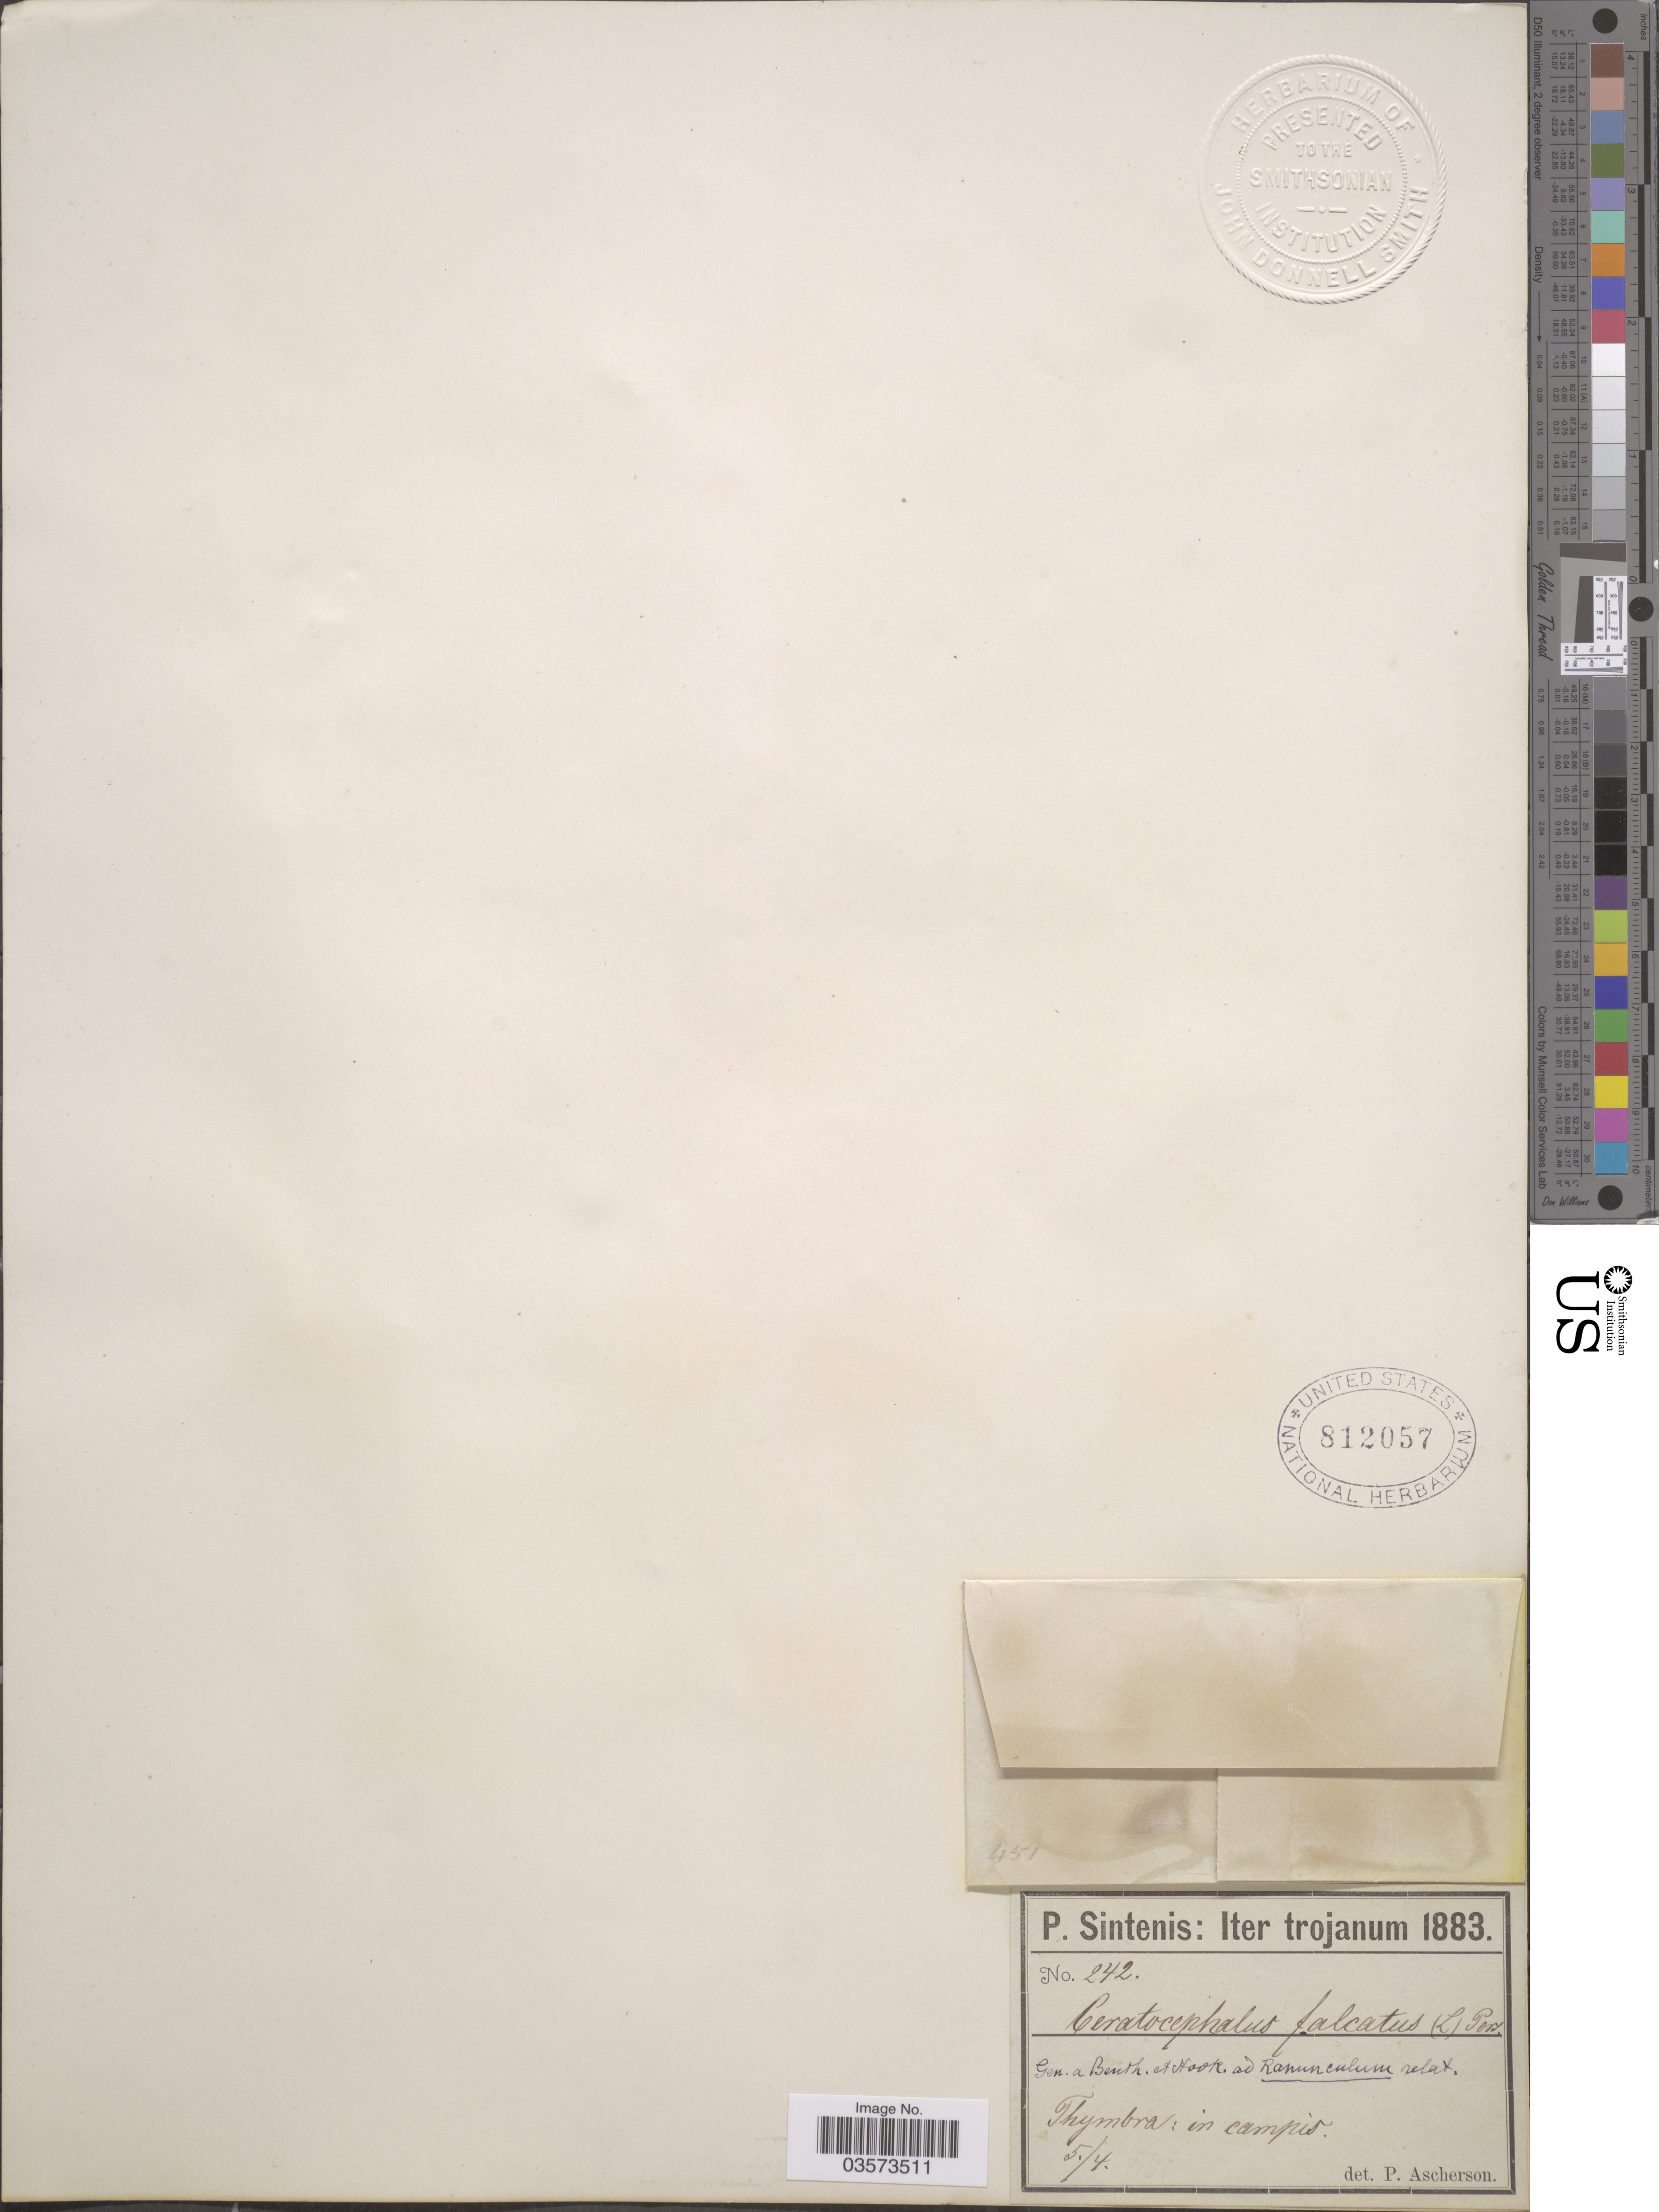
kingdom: Plantae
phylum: Tracheophyta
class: Magnoliopsida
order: Ranunculales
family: Ranunculaceae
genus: Ceratocephalus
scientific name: Ceratocephalus falcatus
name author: (L.) Pers.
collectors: P. Sintenis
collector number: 242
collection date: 1883-04-05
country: Turkey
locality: Trojanum. Thymbra: in campis.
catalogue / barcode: US 812057